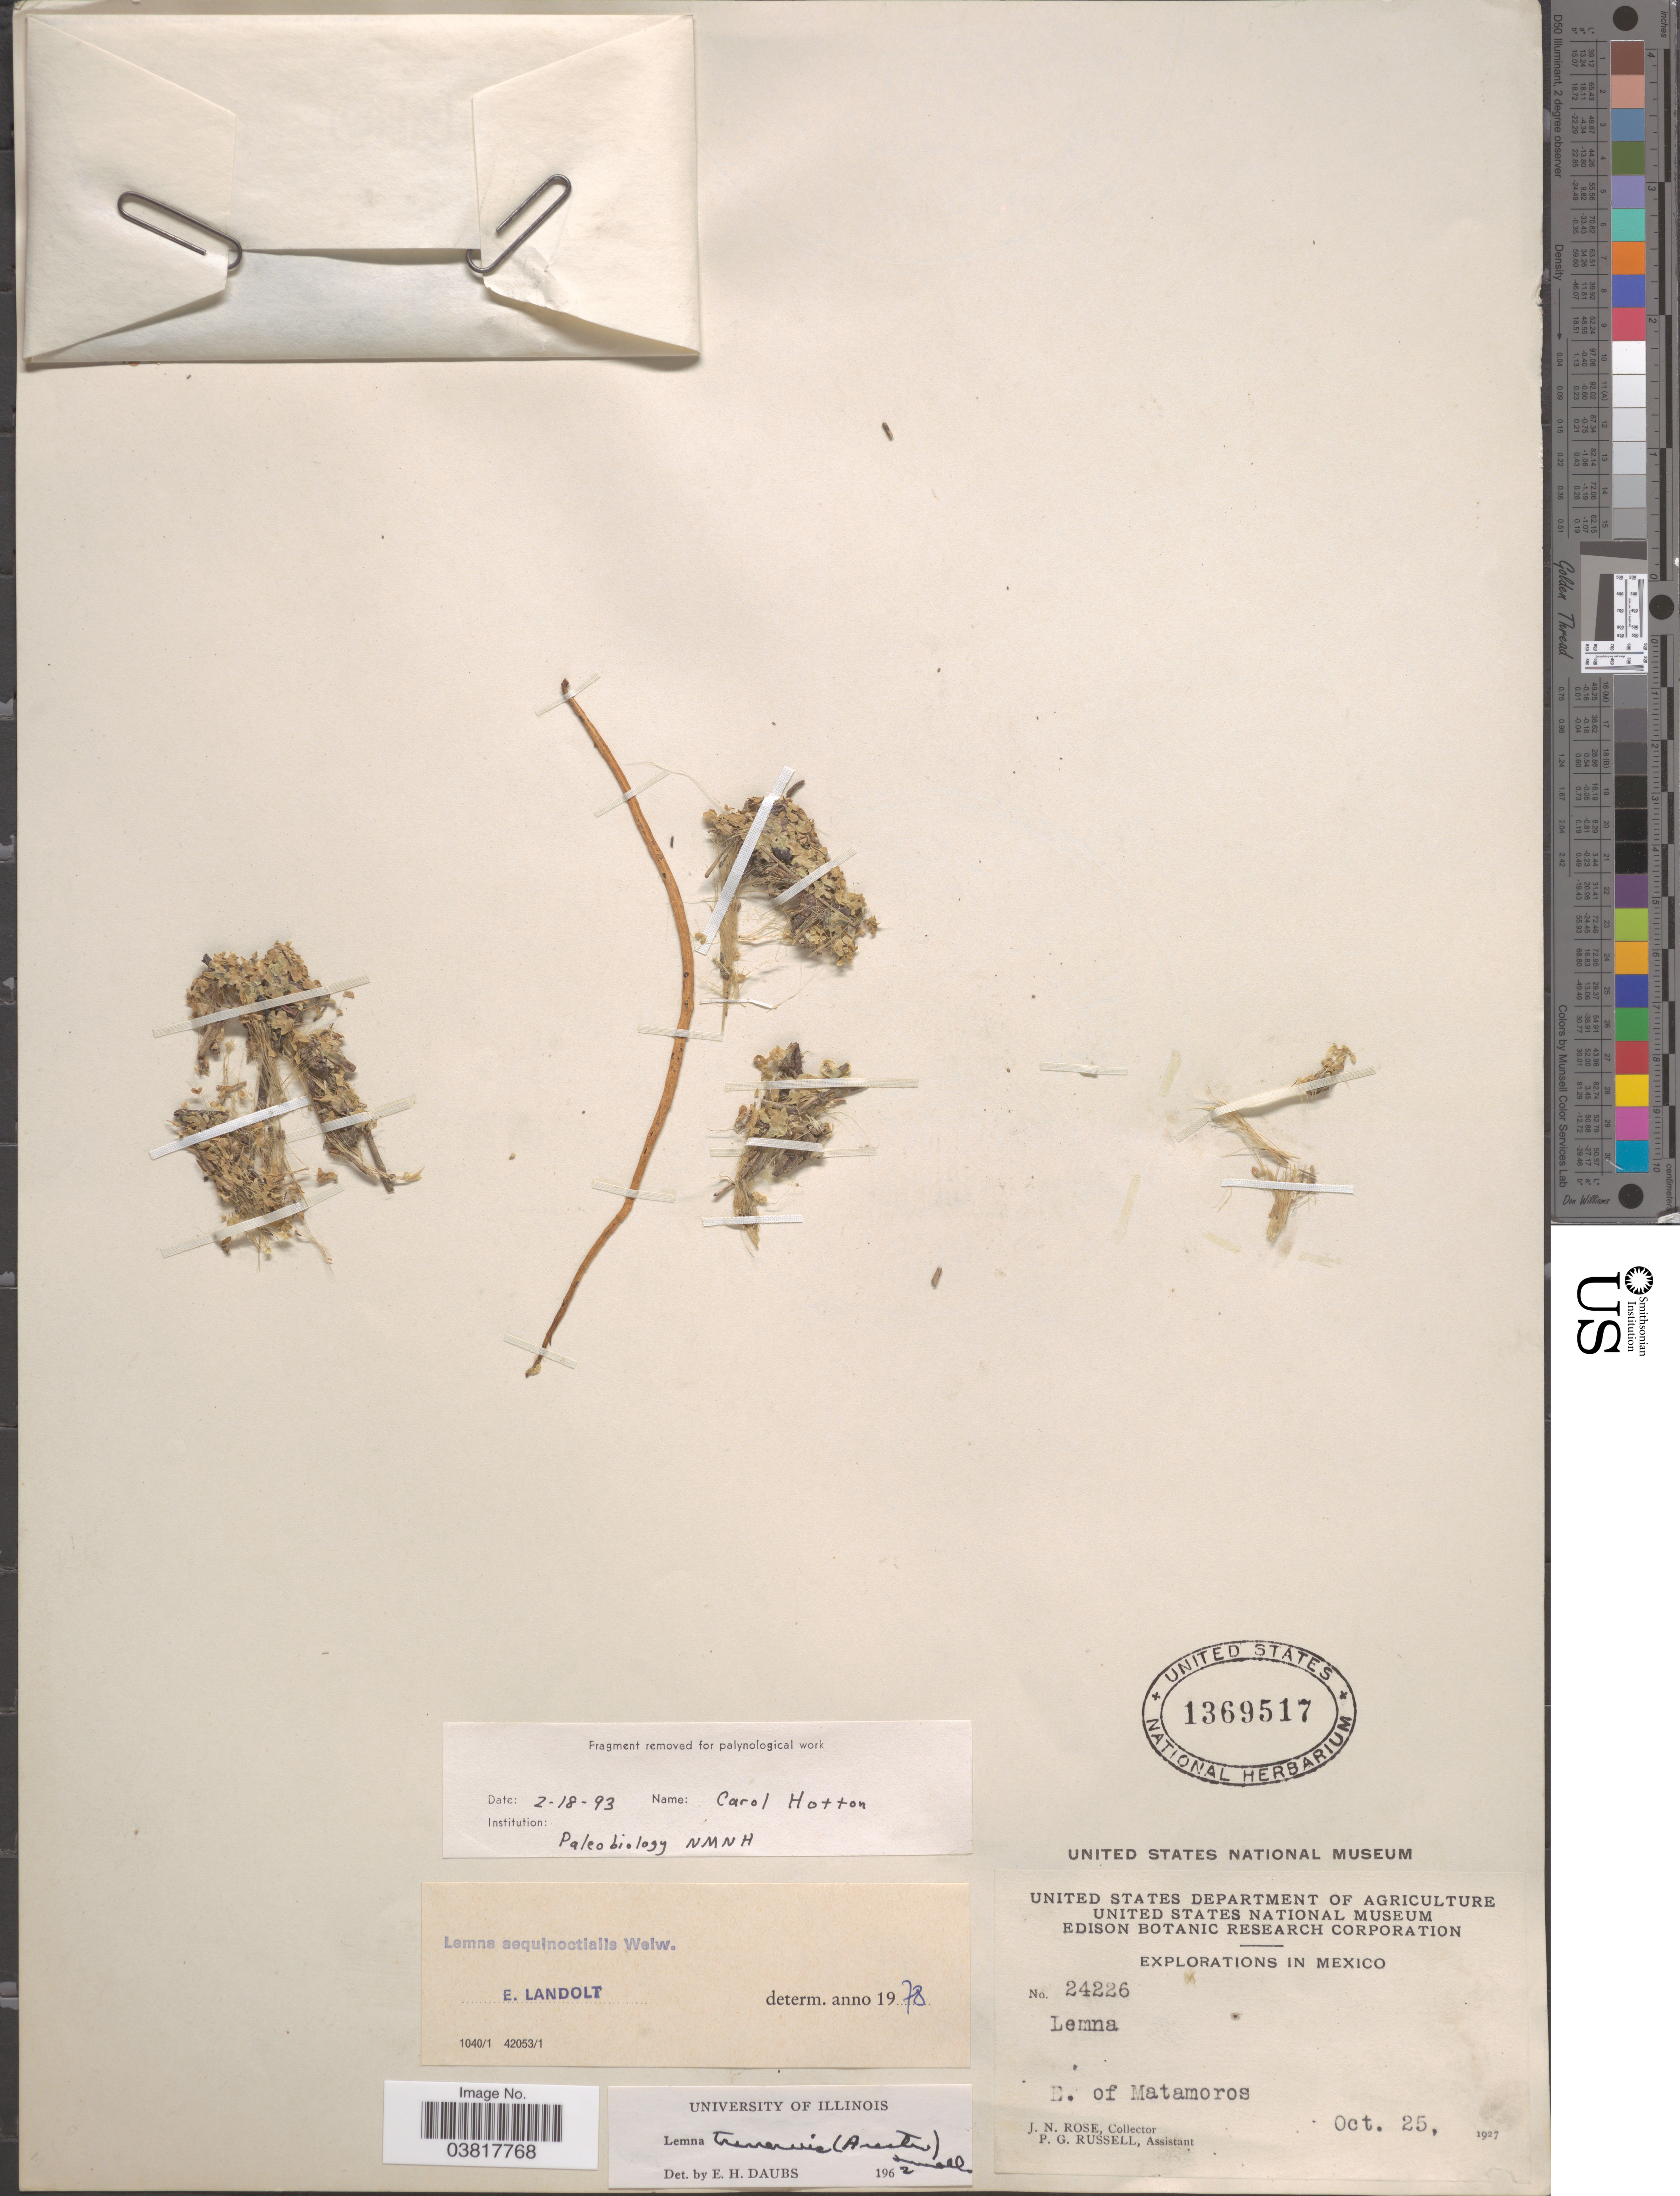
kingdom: Plantae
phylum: Tracheophyta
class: Liliopsida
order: Alismatales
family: Araceae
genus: Lemna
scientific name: Lemna aequinoctialis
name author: Welw.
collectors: J. N. Rose & P. G. Russell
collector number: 24226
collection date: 1927-10-25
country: Mexico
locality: E. of Matamoros.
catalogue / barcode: US 1369517